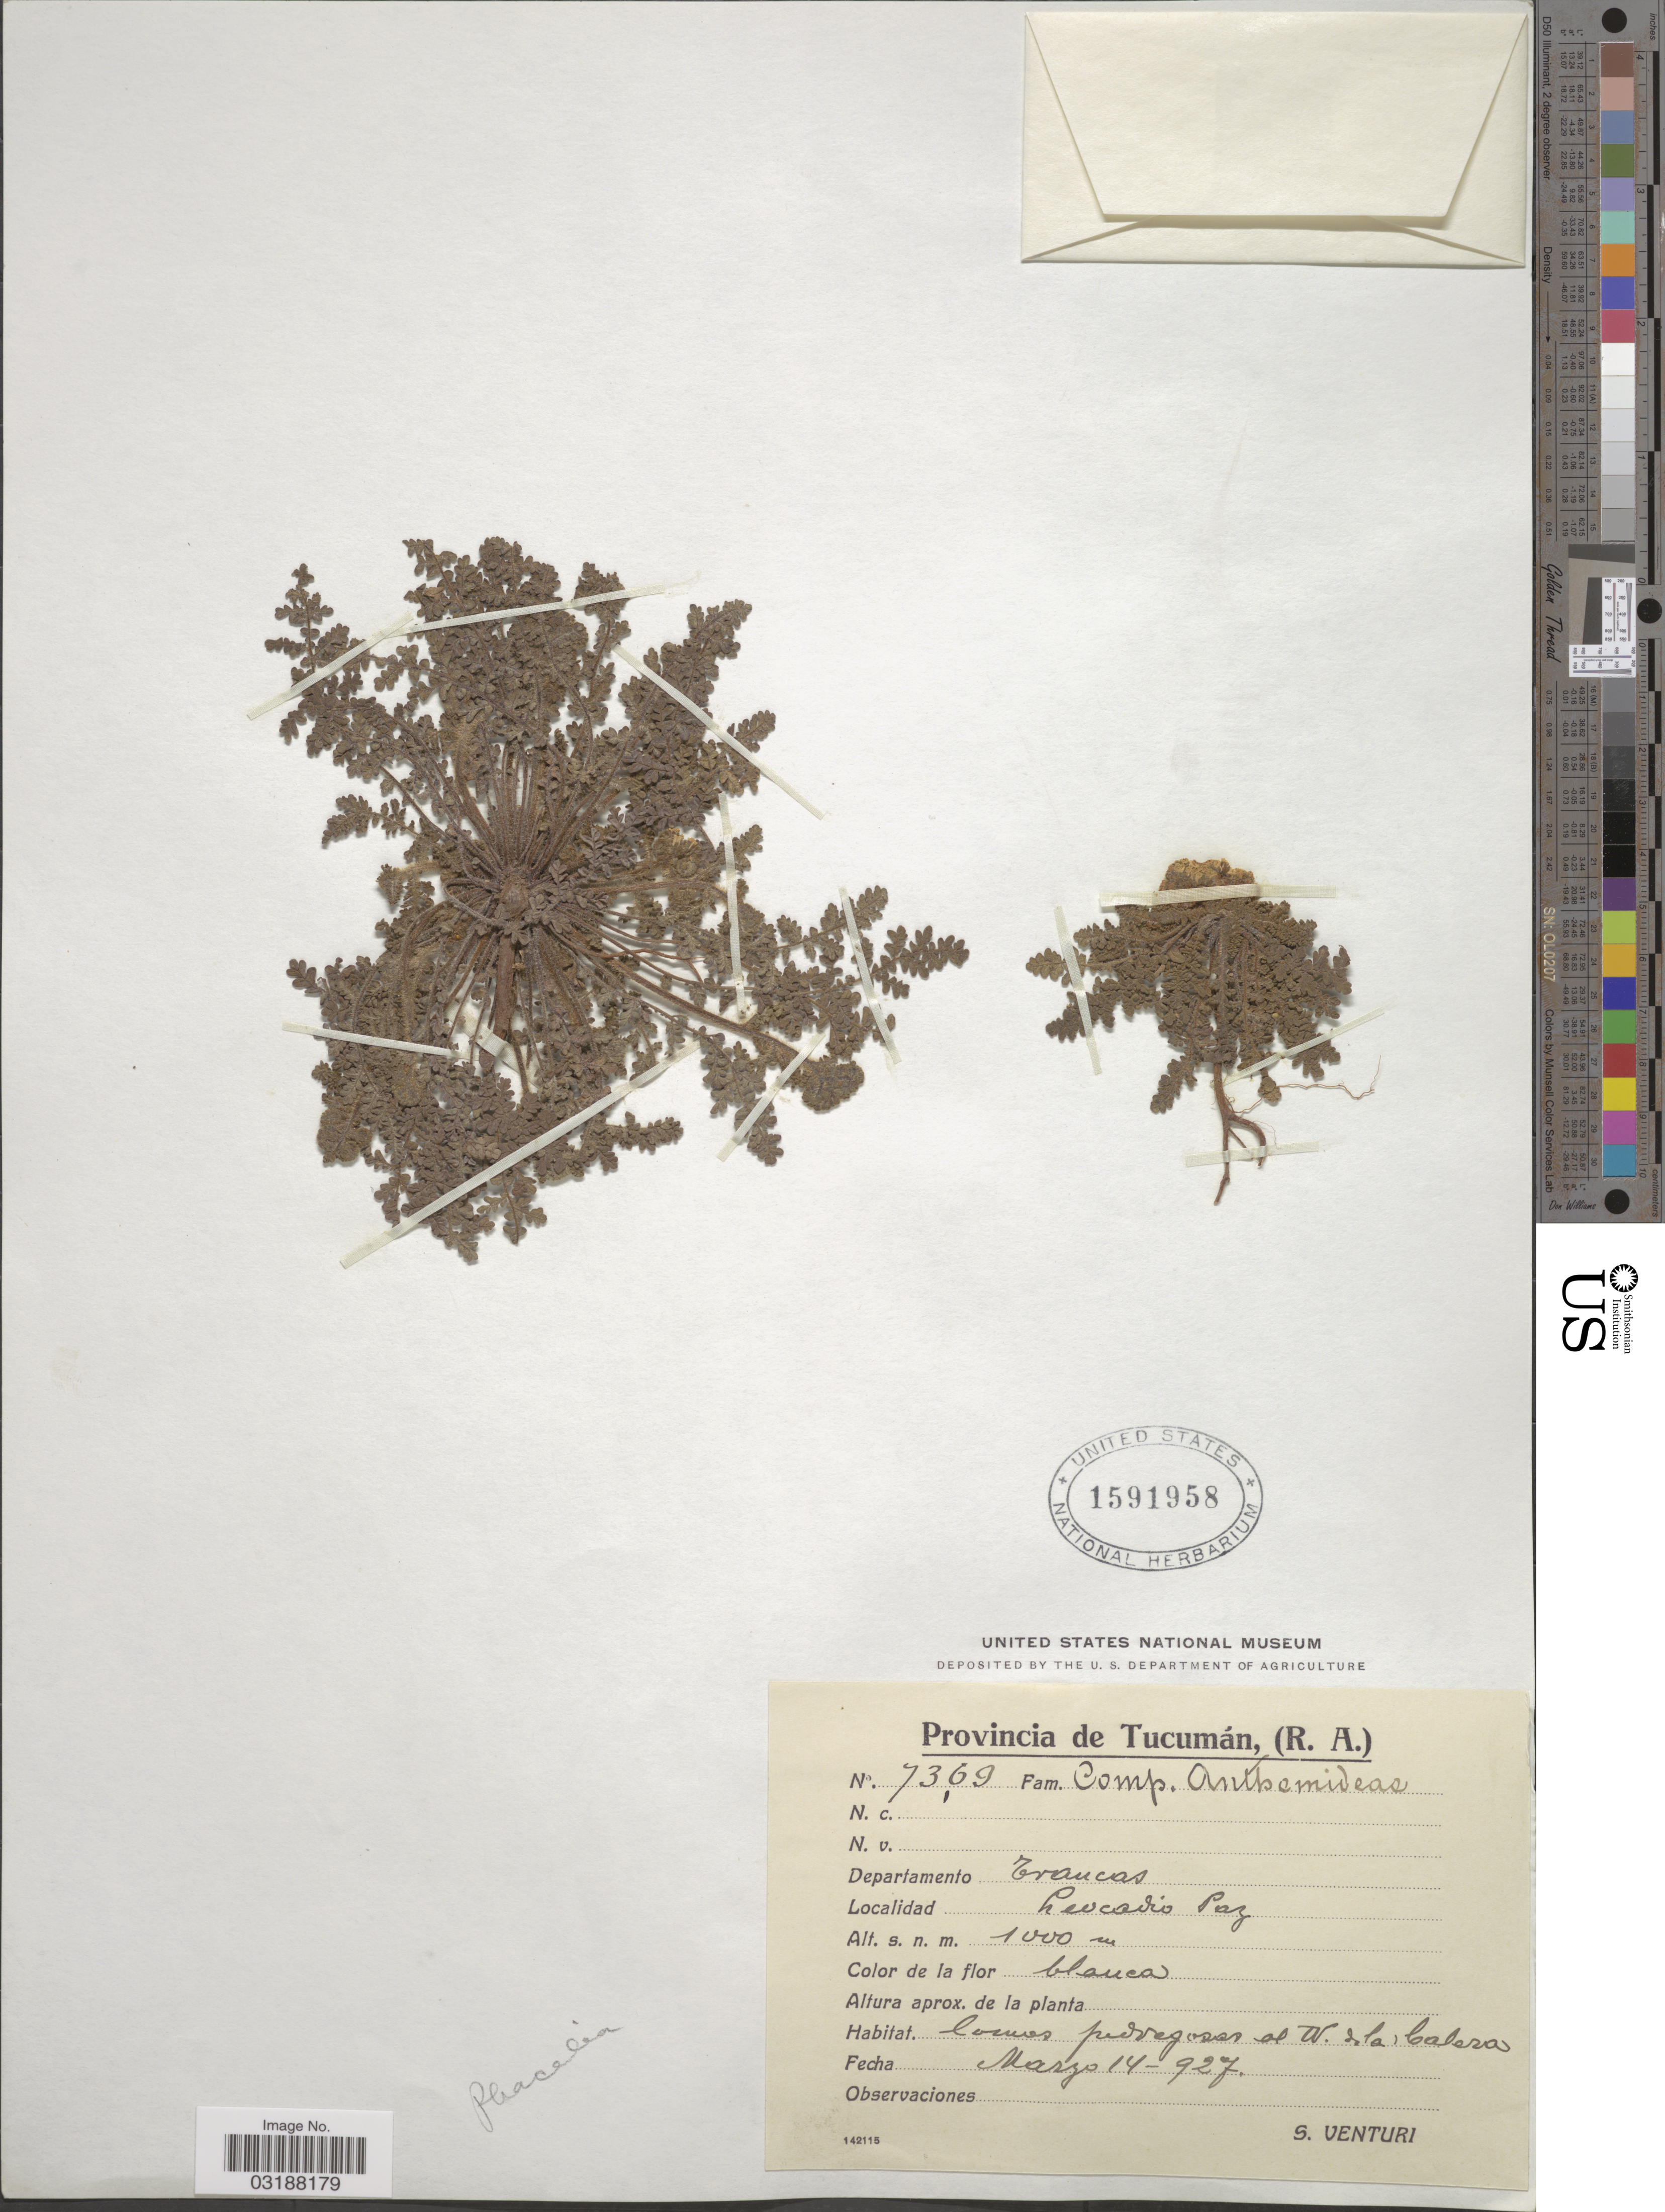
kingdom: Plantae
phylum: Tracheophyta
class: Magnoliopsida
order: Boraginales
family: Hydrophyllaceae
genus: Phacelia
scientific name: Phacelia artemisioides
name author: Griseb.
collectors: S. Venturi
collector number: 7369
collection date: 1927-03-14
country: Argentina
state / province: Tucuman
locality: Provincia de Tucumán, (R.A.), Departamento Trancas, Leocadio Paz.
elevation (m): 1000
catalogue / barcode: US 1591958